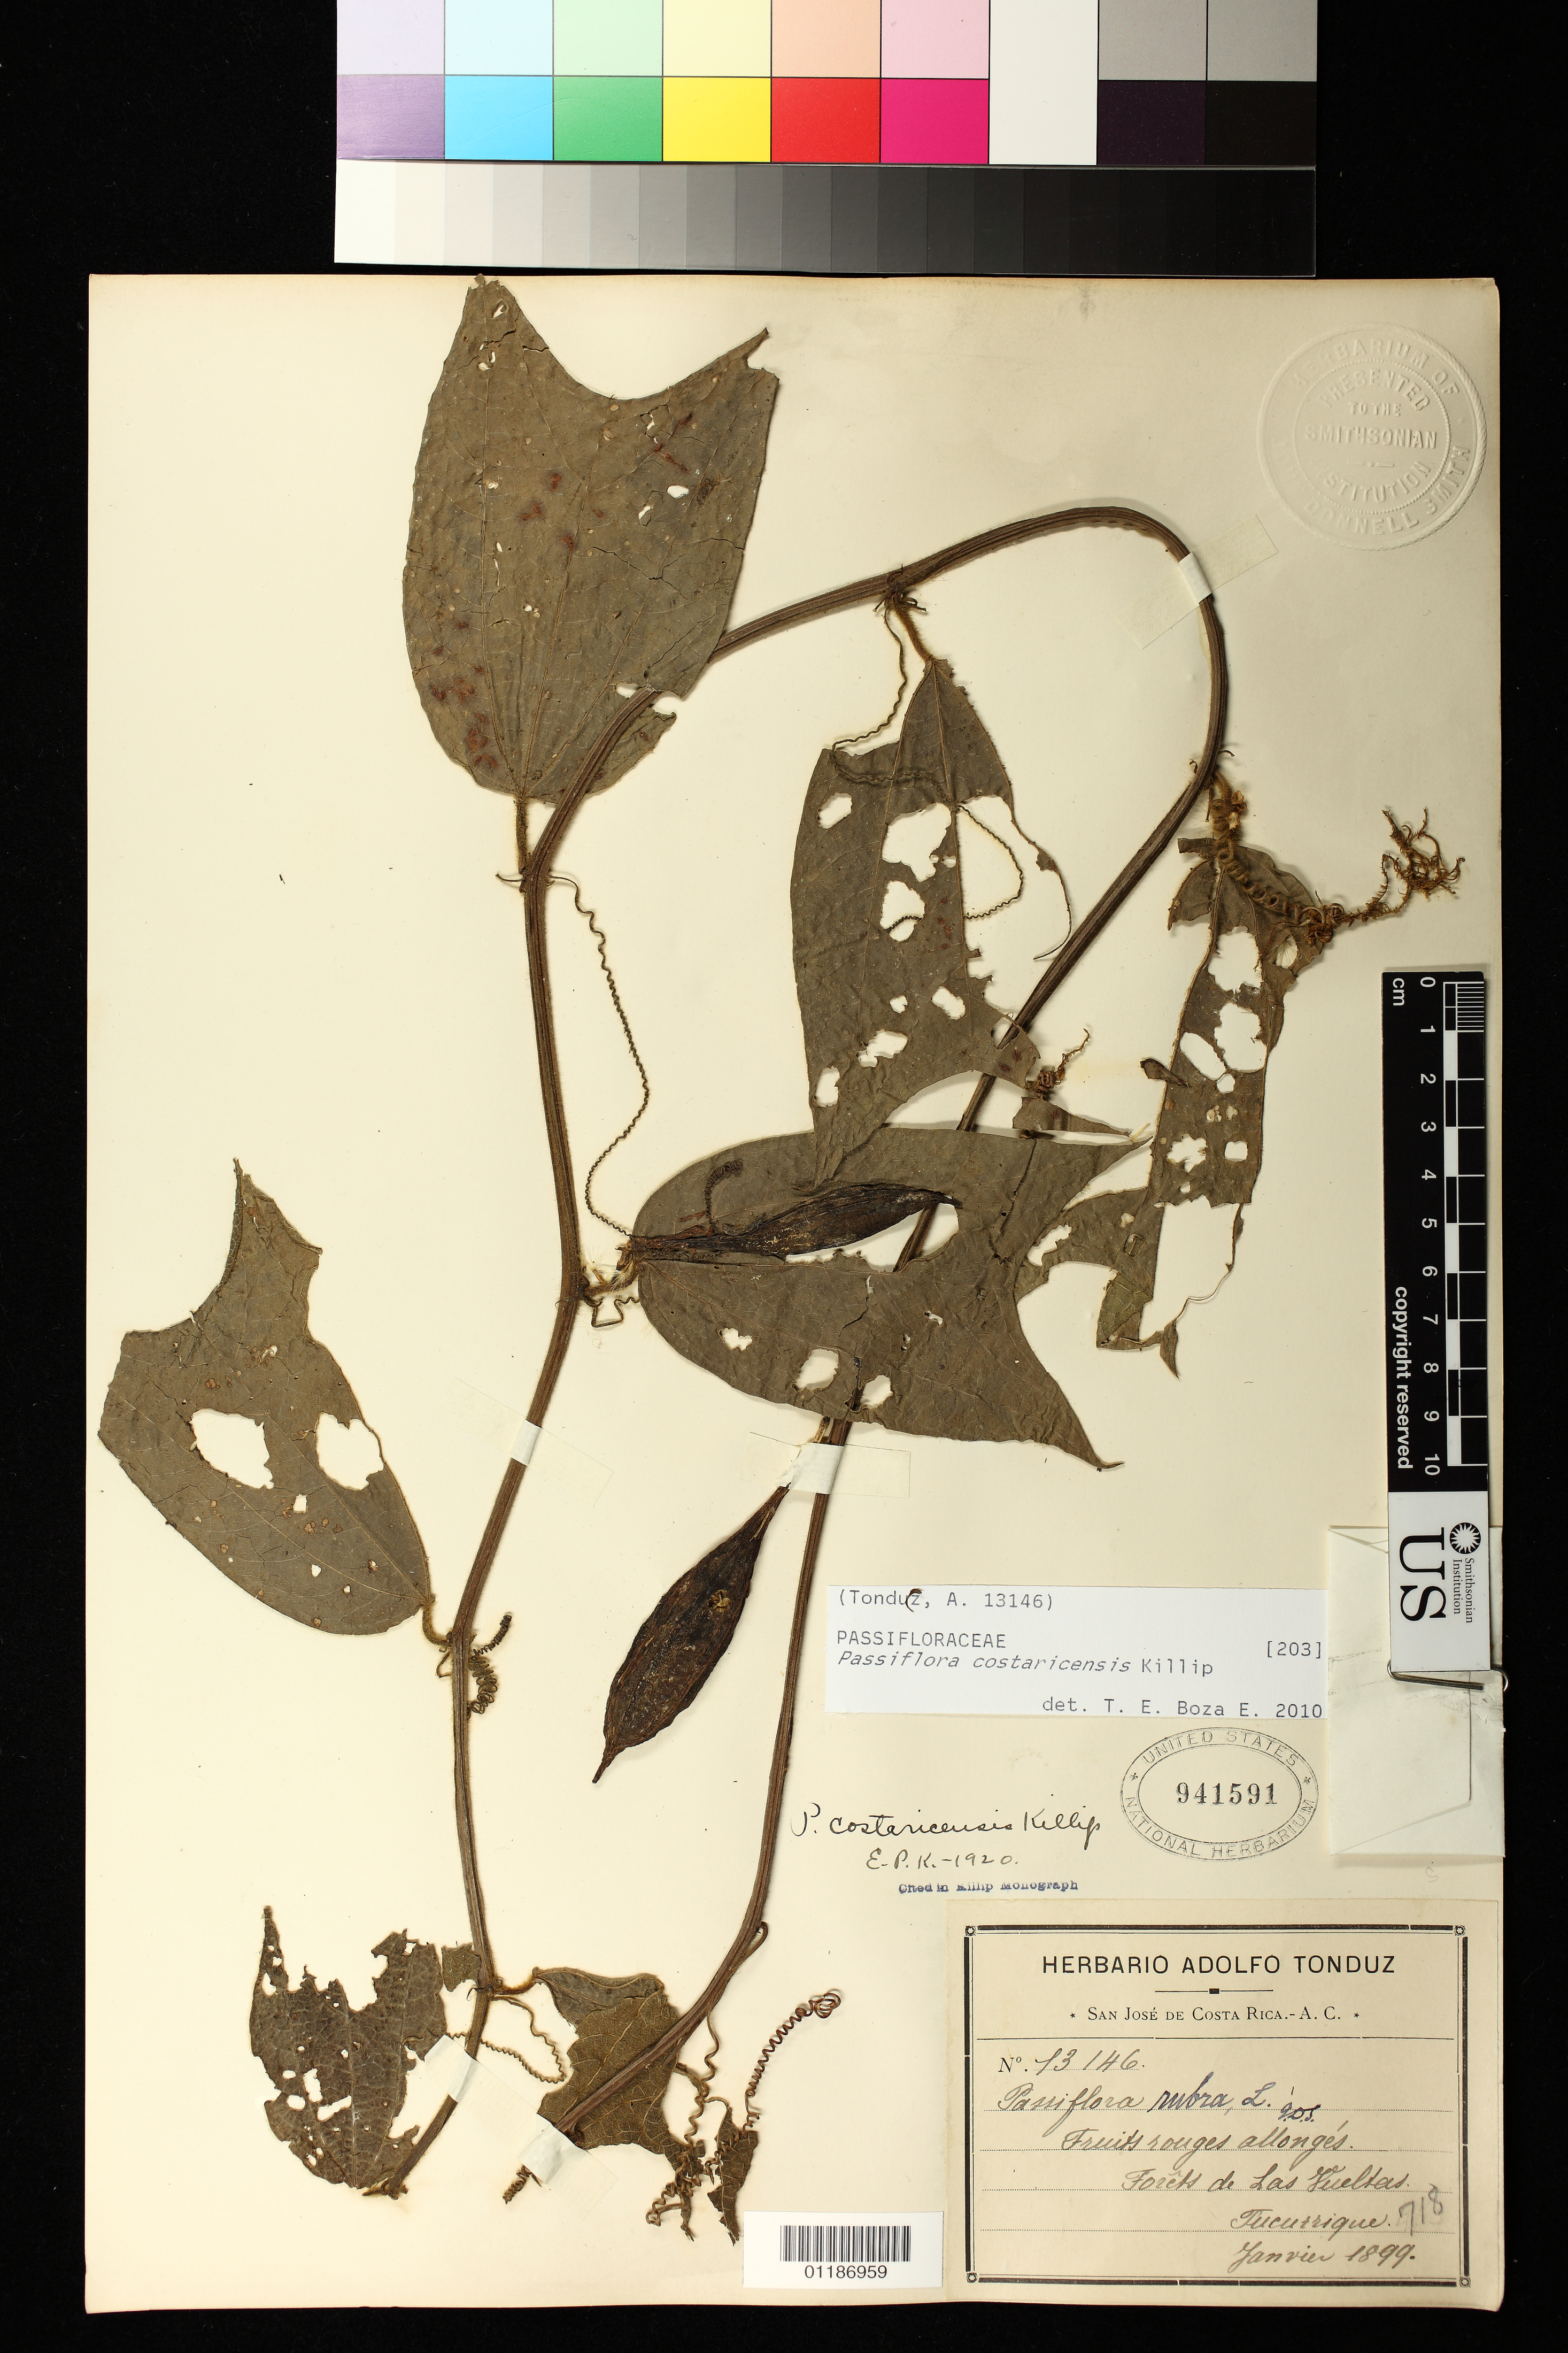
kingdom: Plantae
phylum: Tracheophyta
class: Magnoliopsida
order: Malpighiales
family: Passifloraceae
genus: Passiflora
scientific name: Passiflora costaricensis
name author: Killip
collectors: A. Tonduz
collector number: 13146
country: Costa Rica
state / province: Cartago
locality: Forets de Las Vueltas, Tucurrique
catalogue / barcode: US 941591